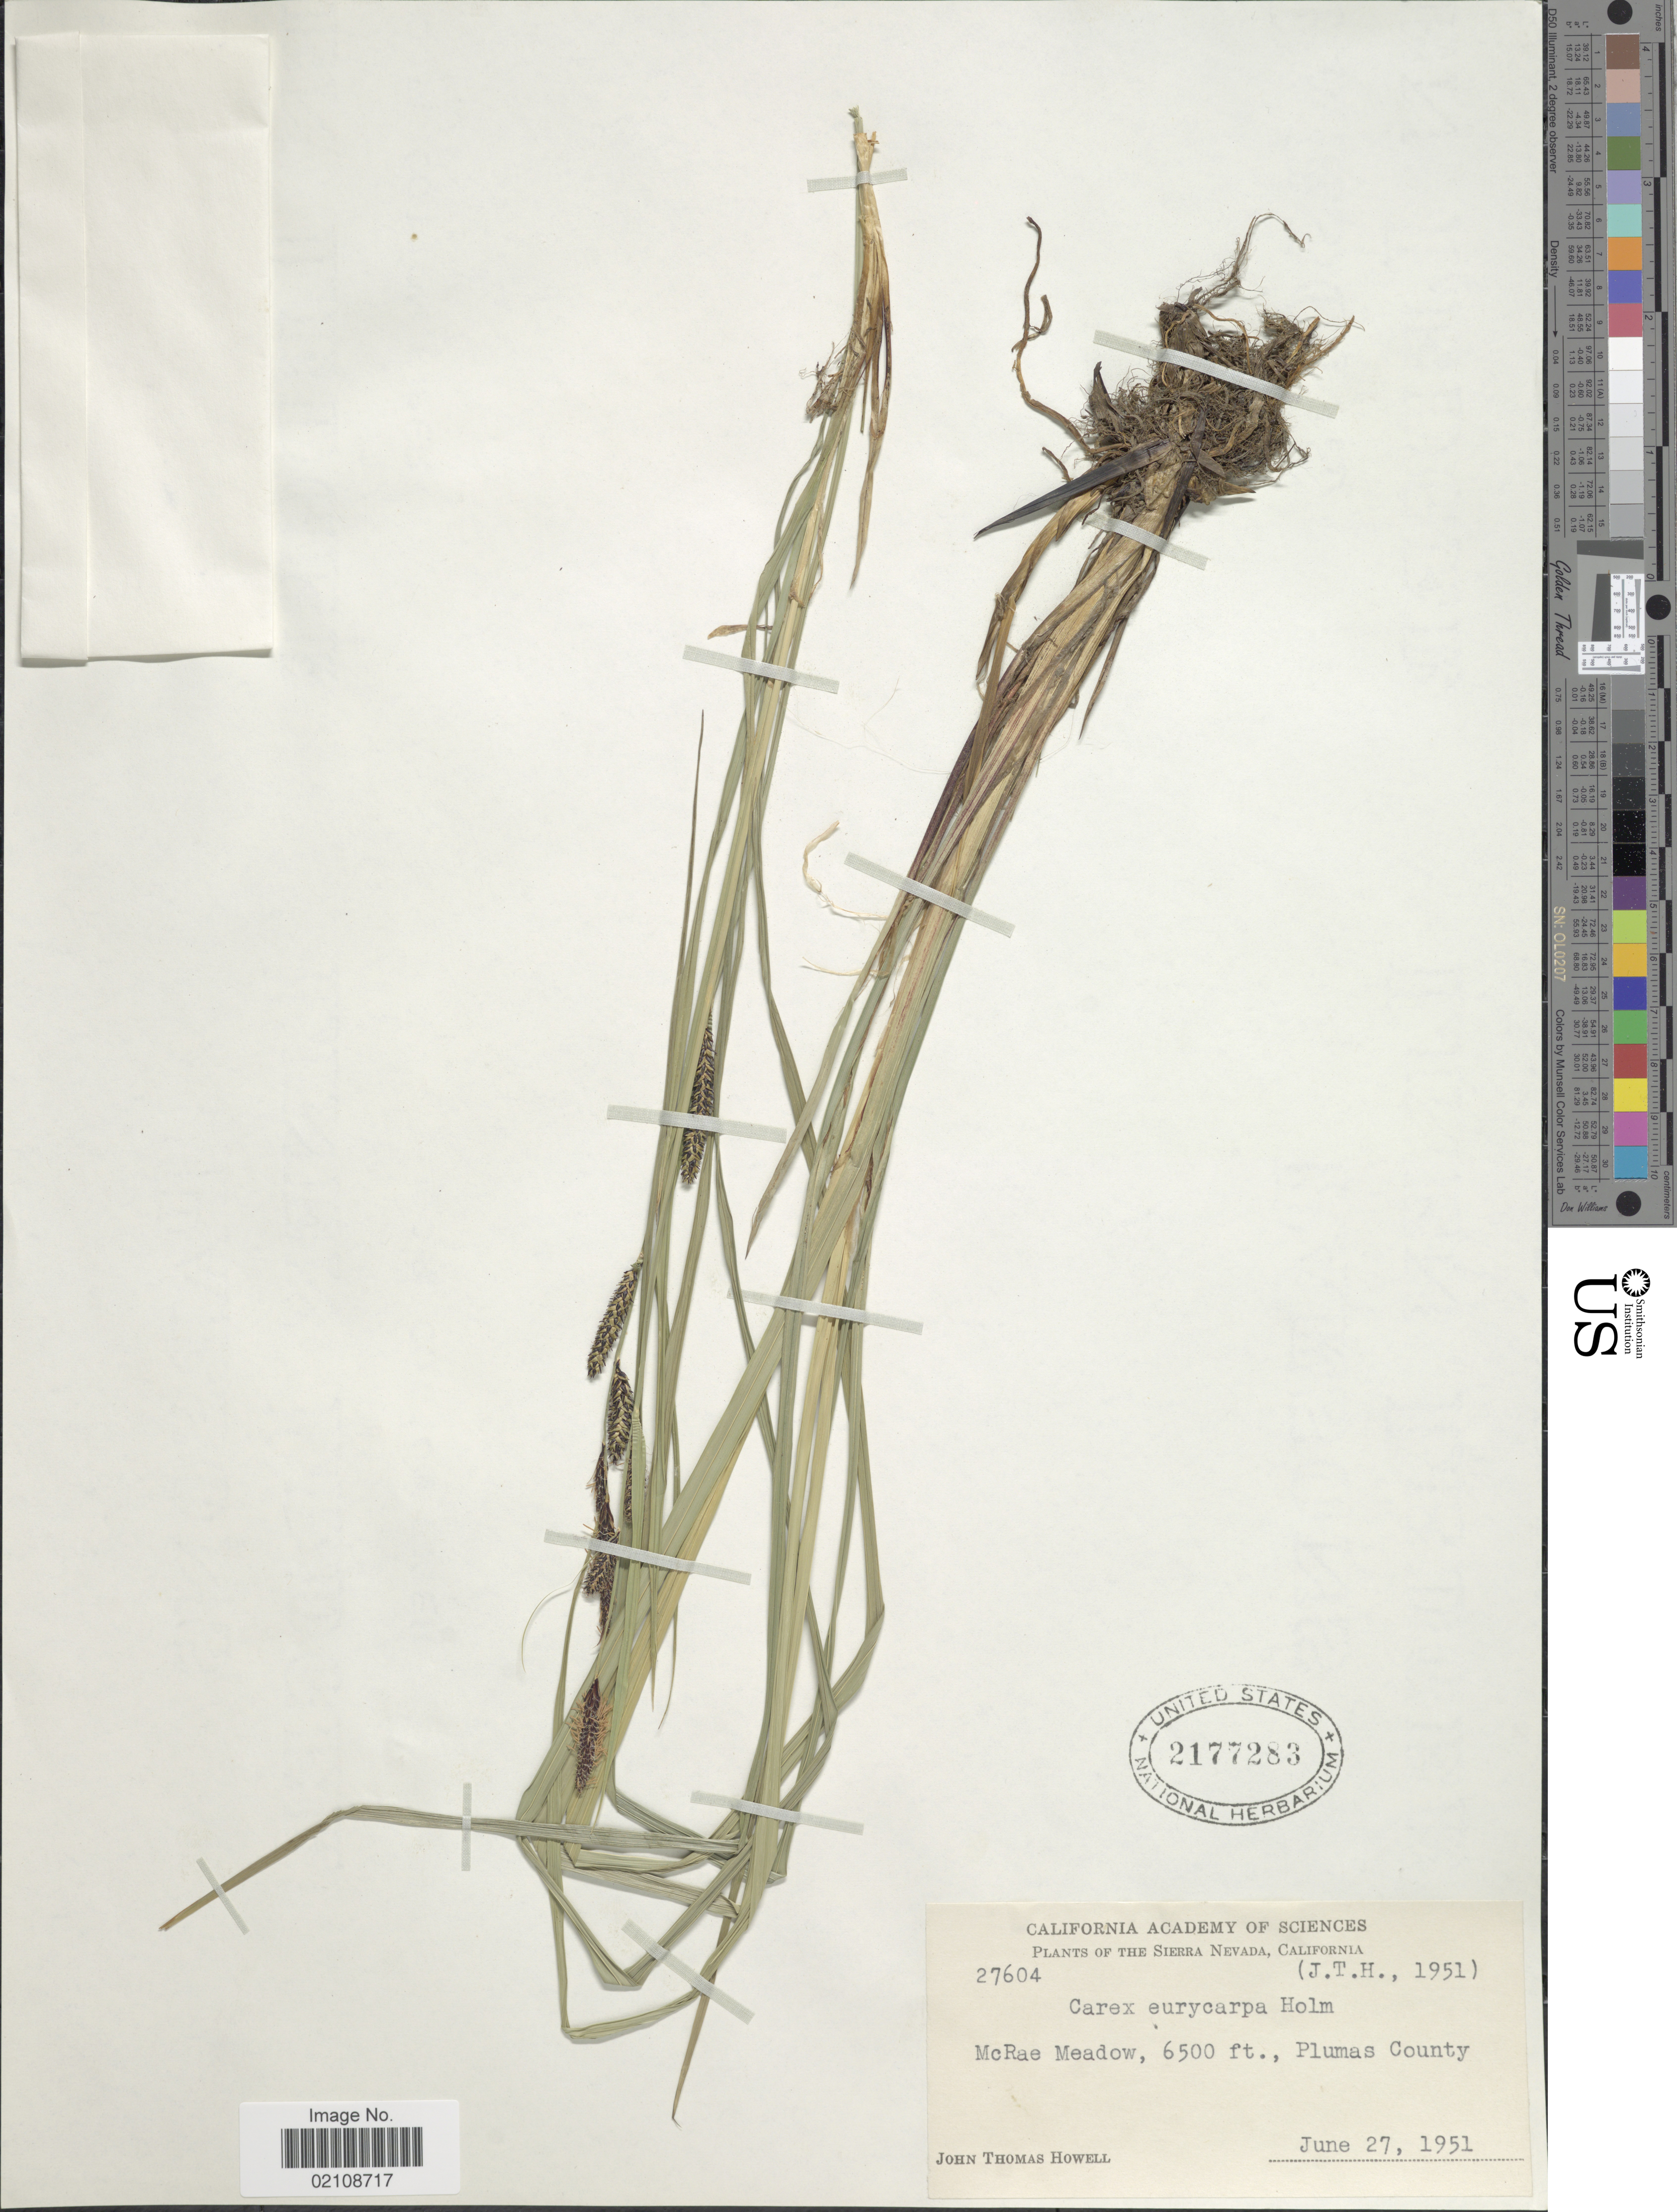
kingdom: Plantae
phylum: Tracheophyta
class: Liliopsida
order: Poales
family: Cyperaceae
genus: Carex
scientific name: Carex angustata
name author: Boott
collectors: J. T. Howell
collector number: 27604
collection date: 1951-06-27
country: United States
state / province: California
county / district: Plumas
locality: Sierra Nevada, McRae Meadow, Plumas County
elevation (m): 1981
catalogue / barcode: US 2177283